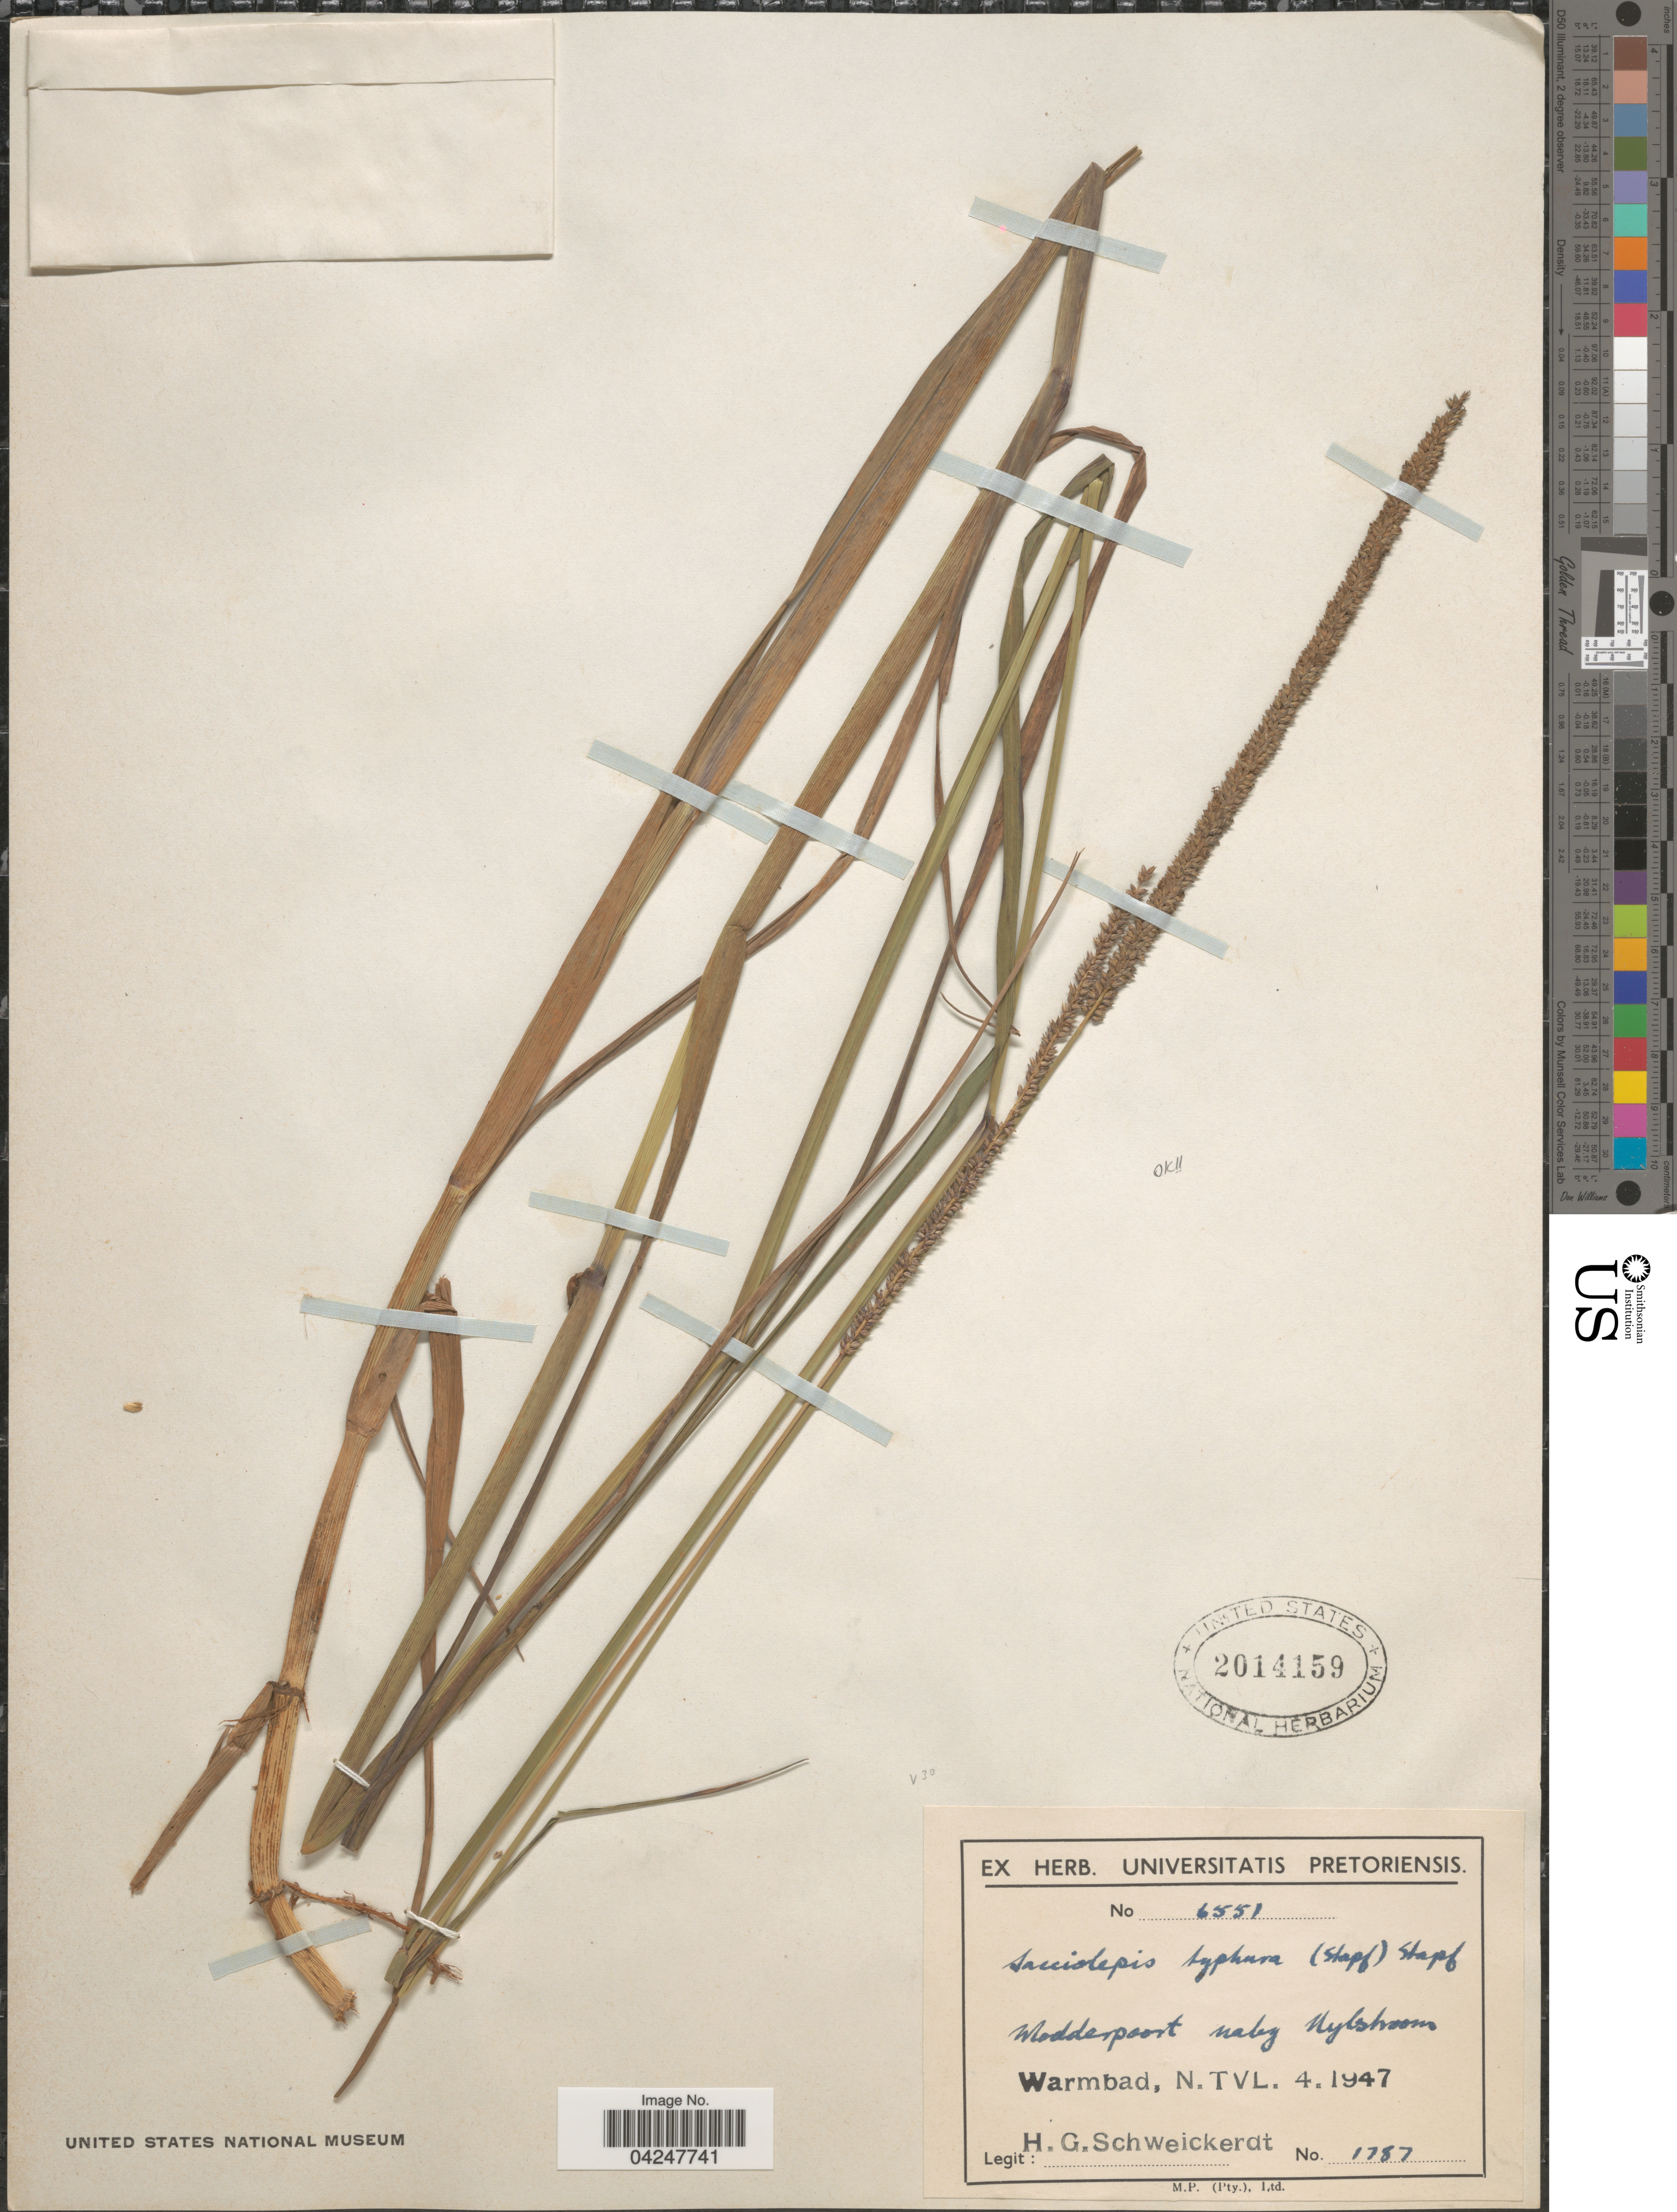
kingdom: Plantae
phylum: Tracheophyta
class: Liliopsida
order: Poales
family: Poaceae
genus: Sacciolepis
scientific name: Sacciolepis typhura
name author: (Stapf) Stapf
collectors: H. Schweickerdt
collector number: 1787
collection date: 1947-04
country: South Africa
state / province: Limpopo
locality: Modderpoort nabij Nylstroom. Warmbad, N. TVL.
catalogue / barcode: US 2014159